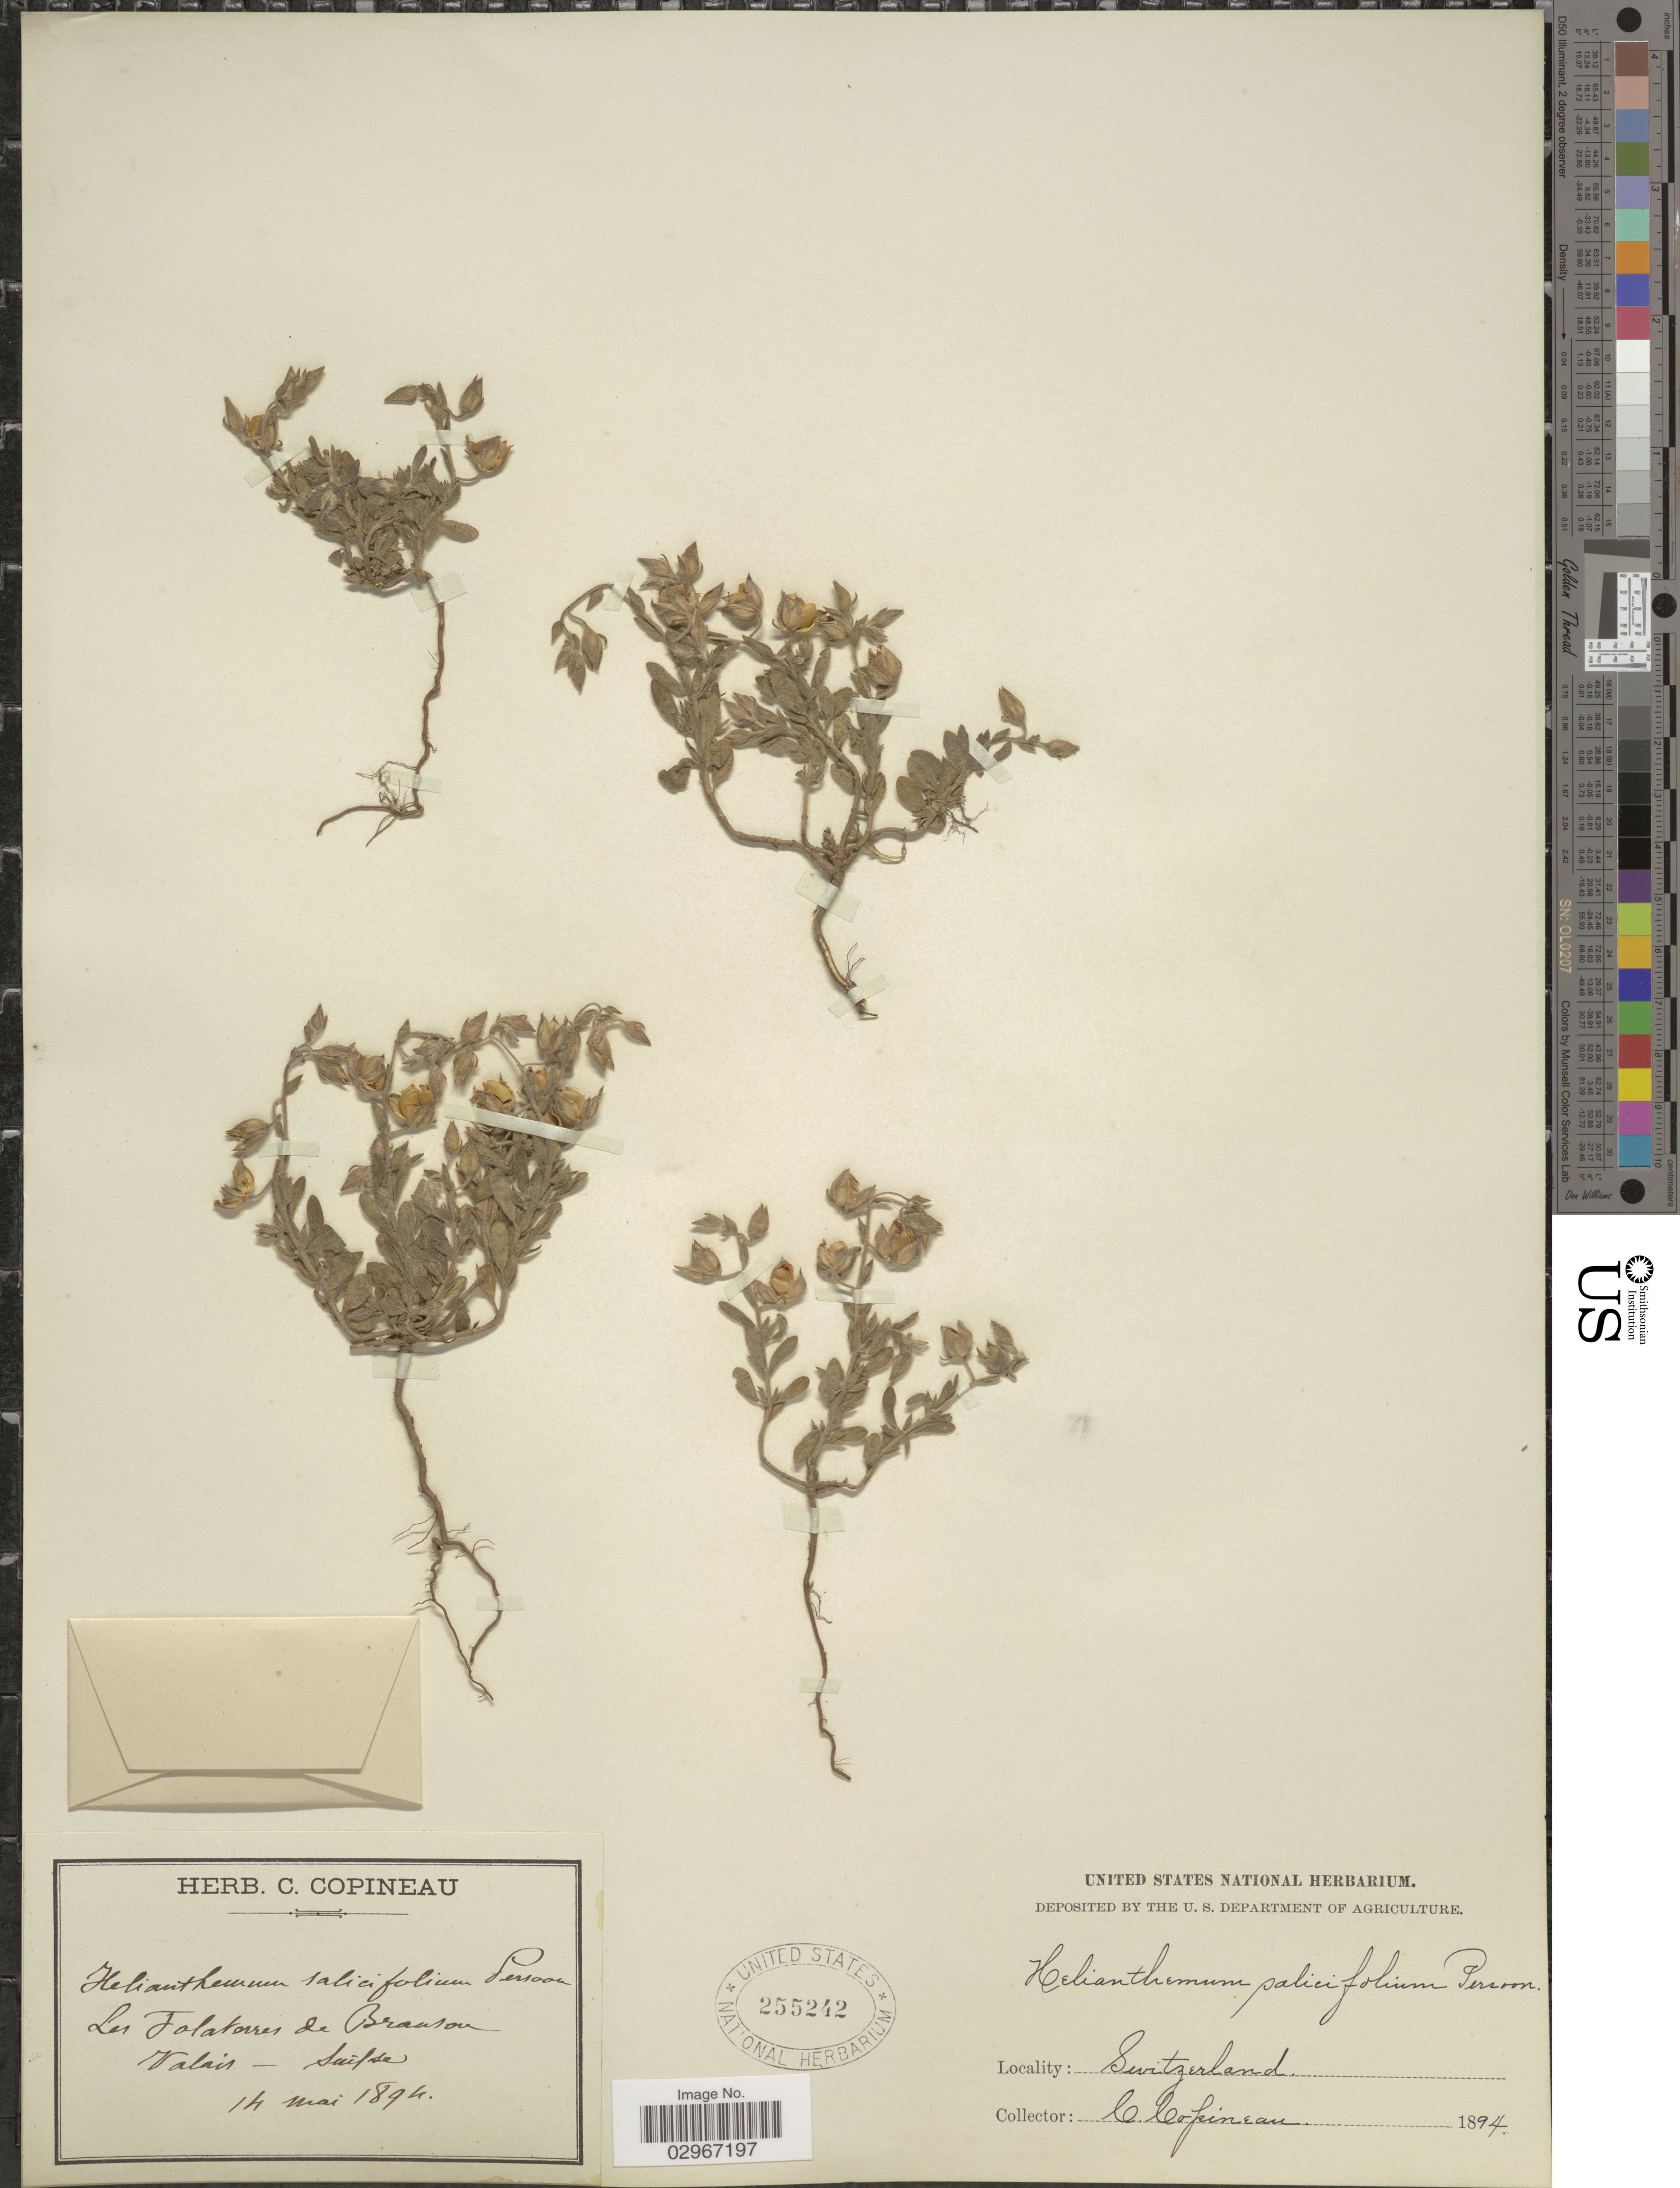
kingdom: Plantae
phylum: Tracheophyta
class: Magnoliopsida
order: Malvales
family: Cistaceae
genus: Helianthemum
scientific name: Helianthemum salicifolium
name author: (L.) Mill.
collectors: C. Copineau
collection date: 1894-05-14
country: Switzerland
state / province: Valais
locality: Les Folatorres de Branson, Valais - Suisse.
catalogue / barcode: US 255242